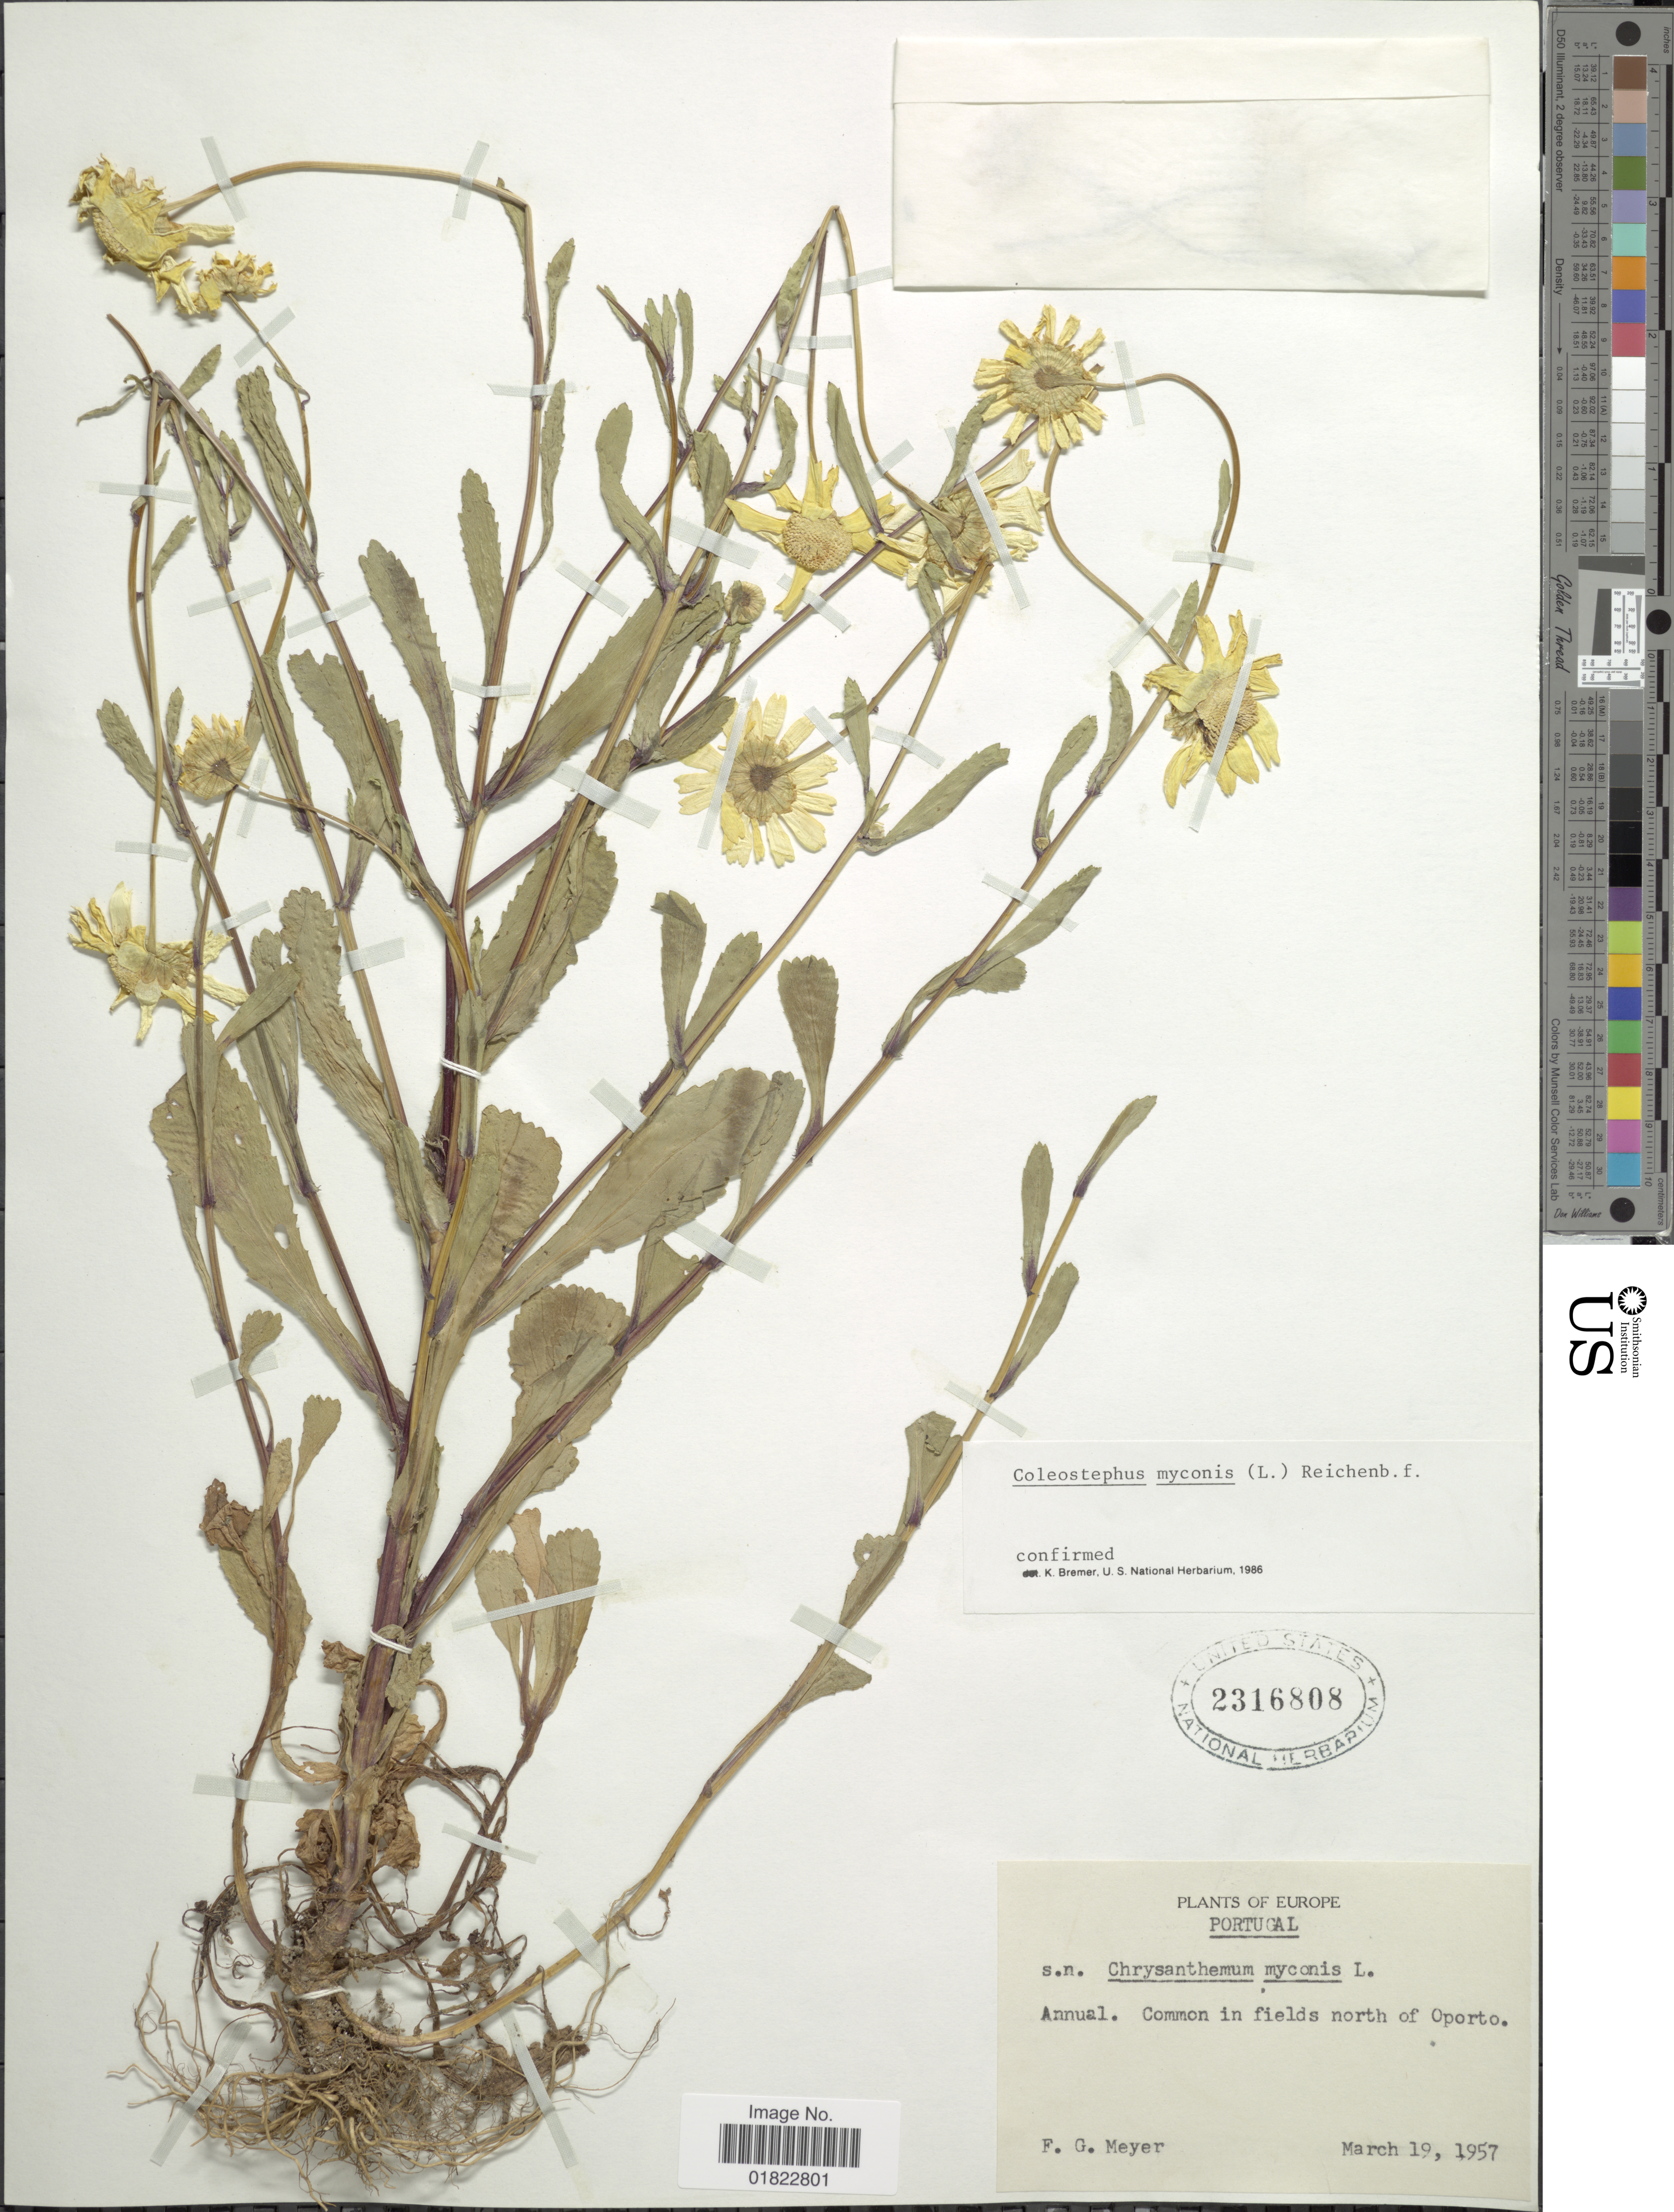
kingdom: Plantae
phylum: Tracheophyta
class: Magnoliopsida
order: Asterales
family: Asteraceae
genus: Coleostephus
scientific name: Coleostephus myconis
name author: (L.) Cass.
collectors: F. G. Meyer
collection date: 1957-03-19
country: Portugal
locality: Portugal. Common in fields north of Oporto.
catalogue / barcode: US 2316808